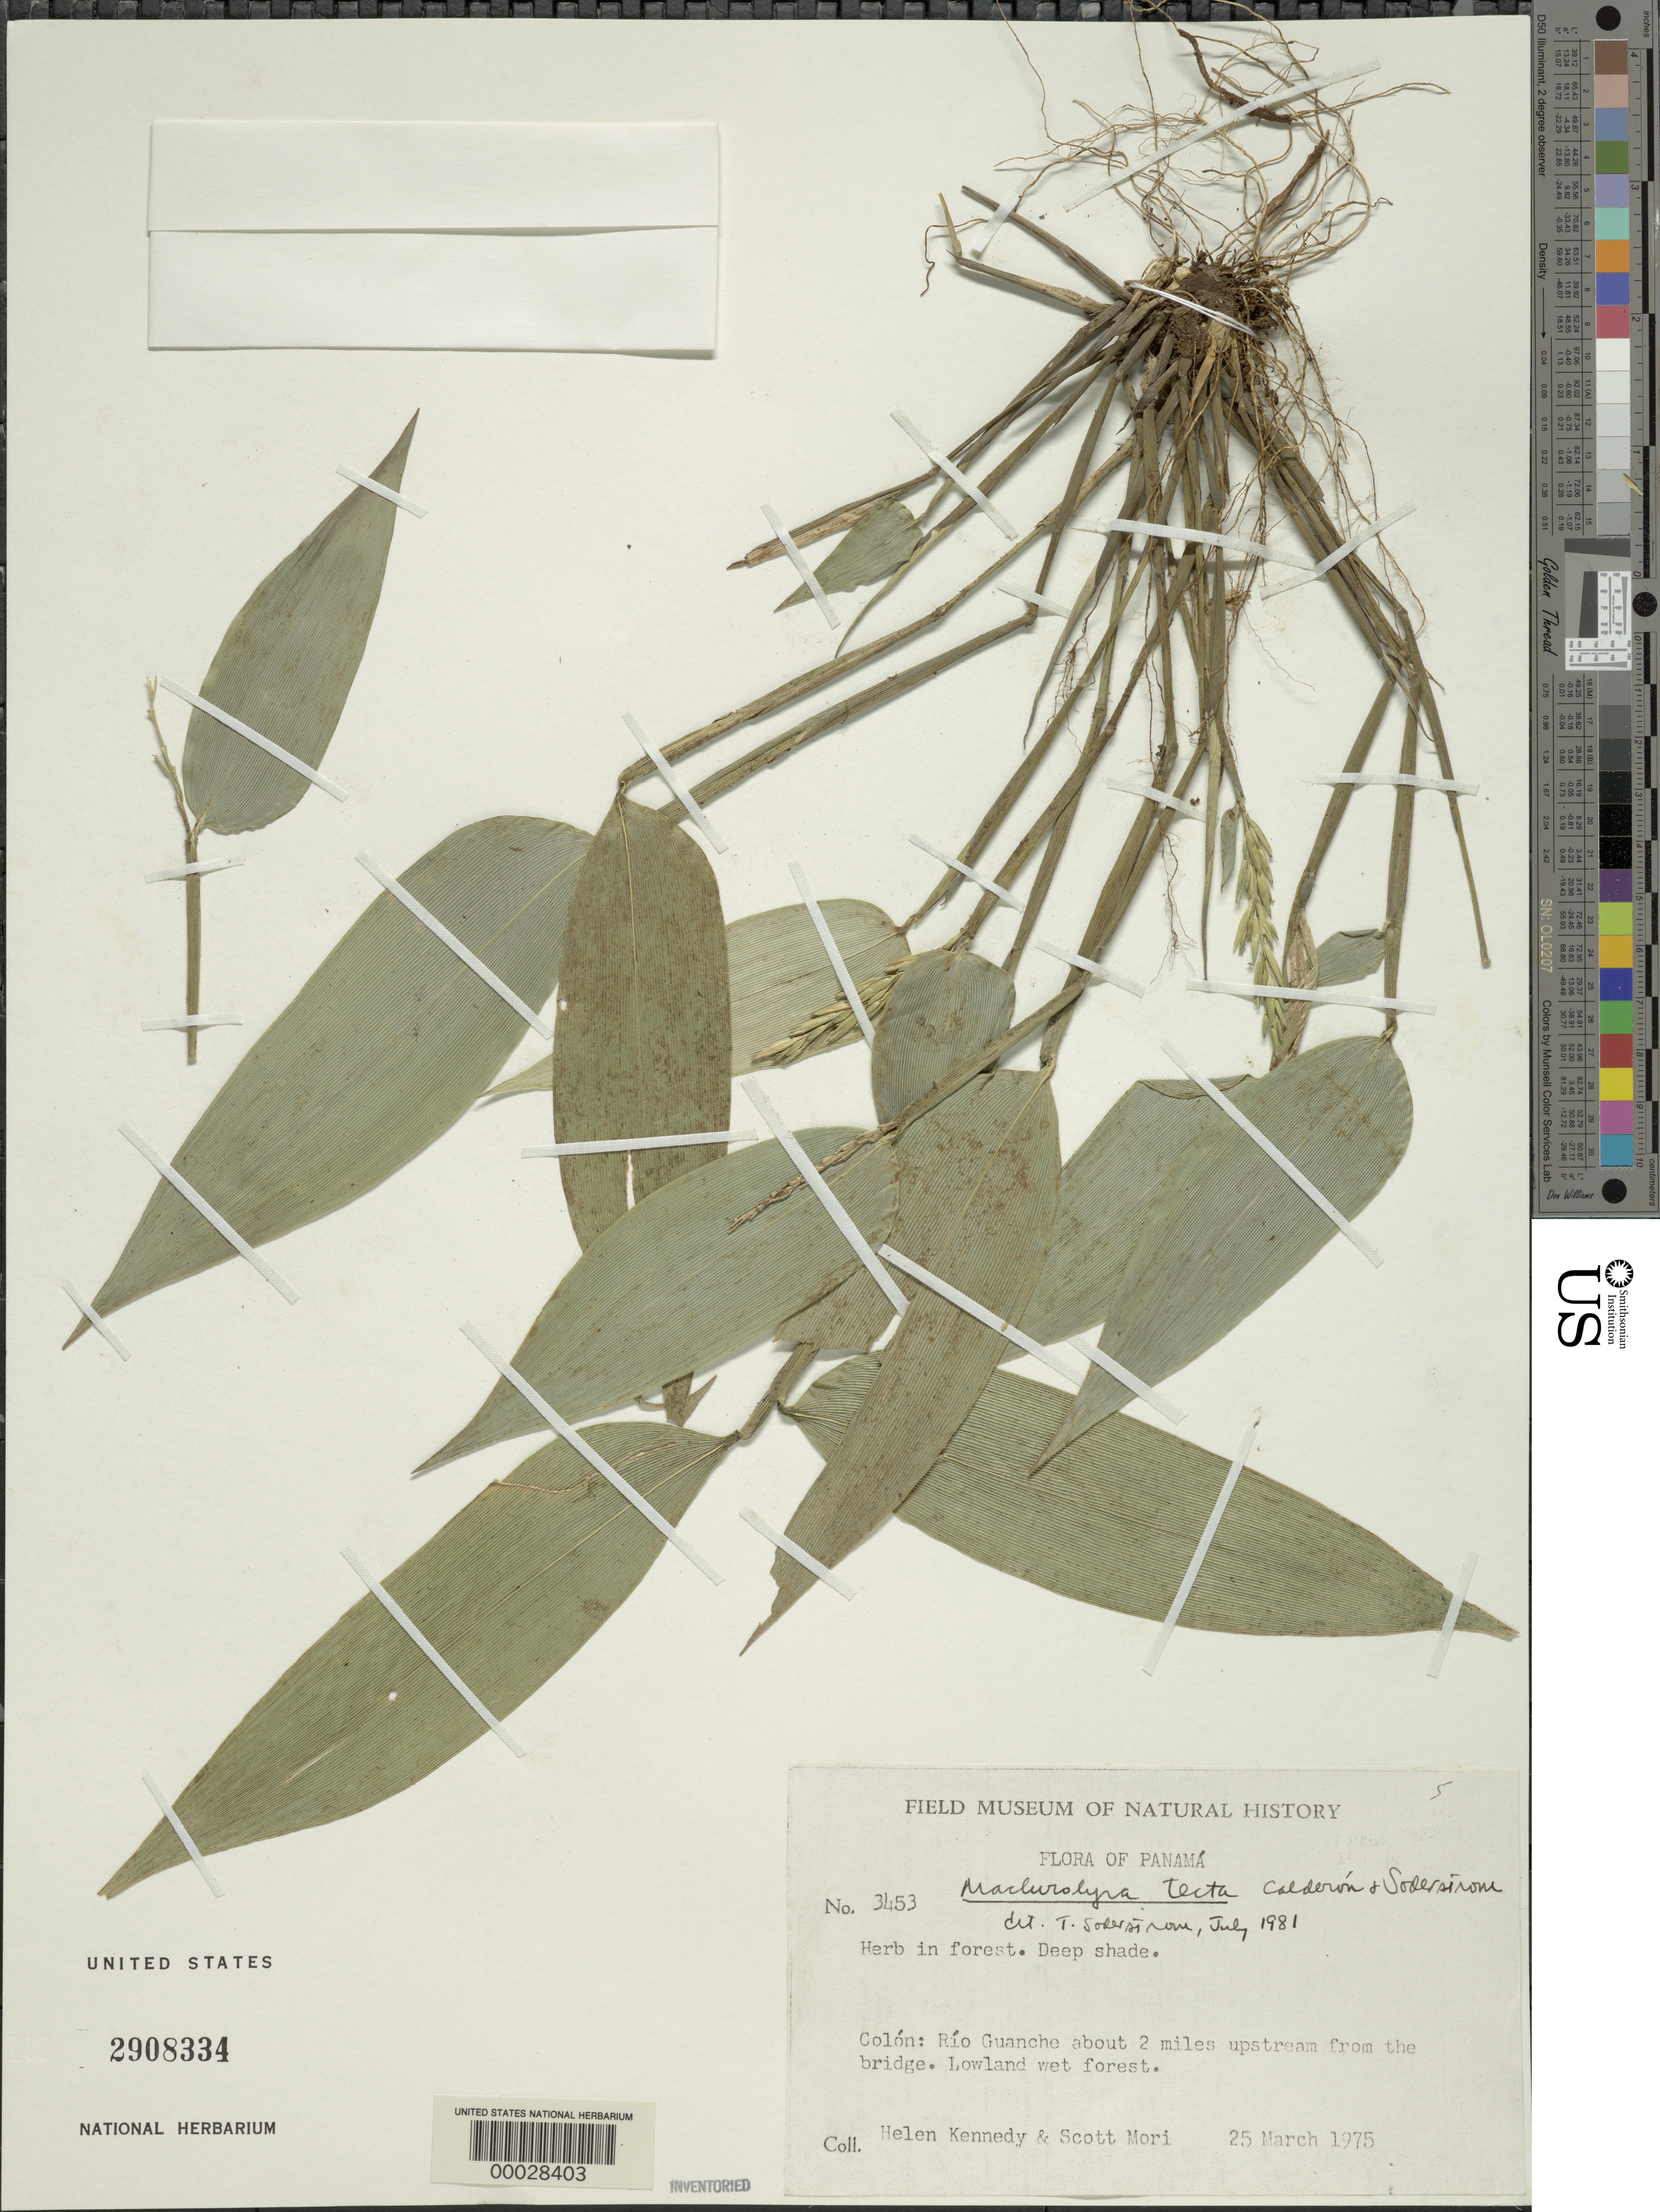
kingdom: Plantae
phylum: Tracheophyta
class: Liliopsida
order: Poales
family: Poaceae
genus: Leptaspis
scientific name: Leptaspis zeylanica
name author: Nees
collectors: H. Kennedy & S. Mori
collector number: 3453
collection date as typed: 25 Mar 1975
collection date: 1975-03-25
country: Panama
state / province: Colón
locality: Rio Guanche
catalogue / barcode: US 2908334